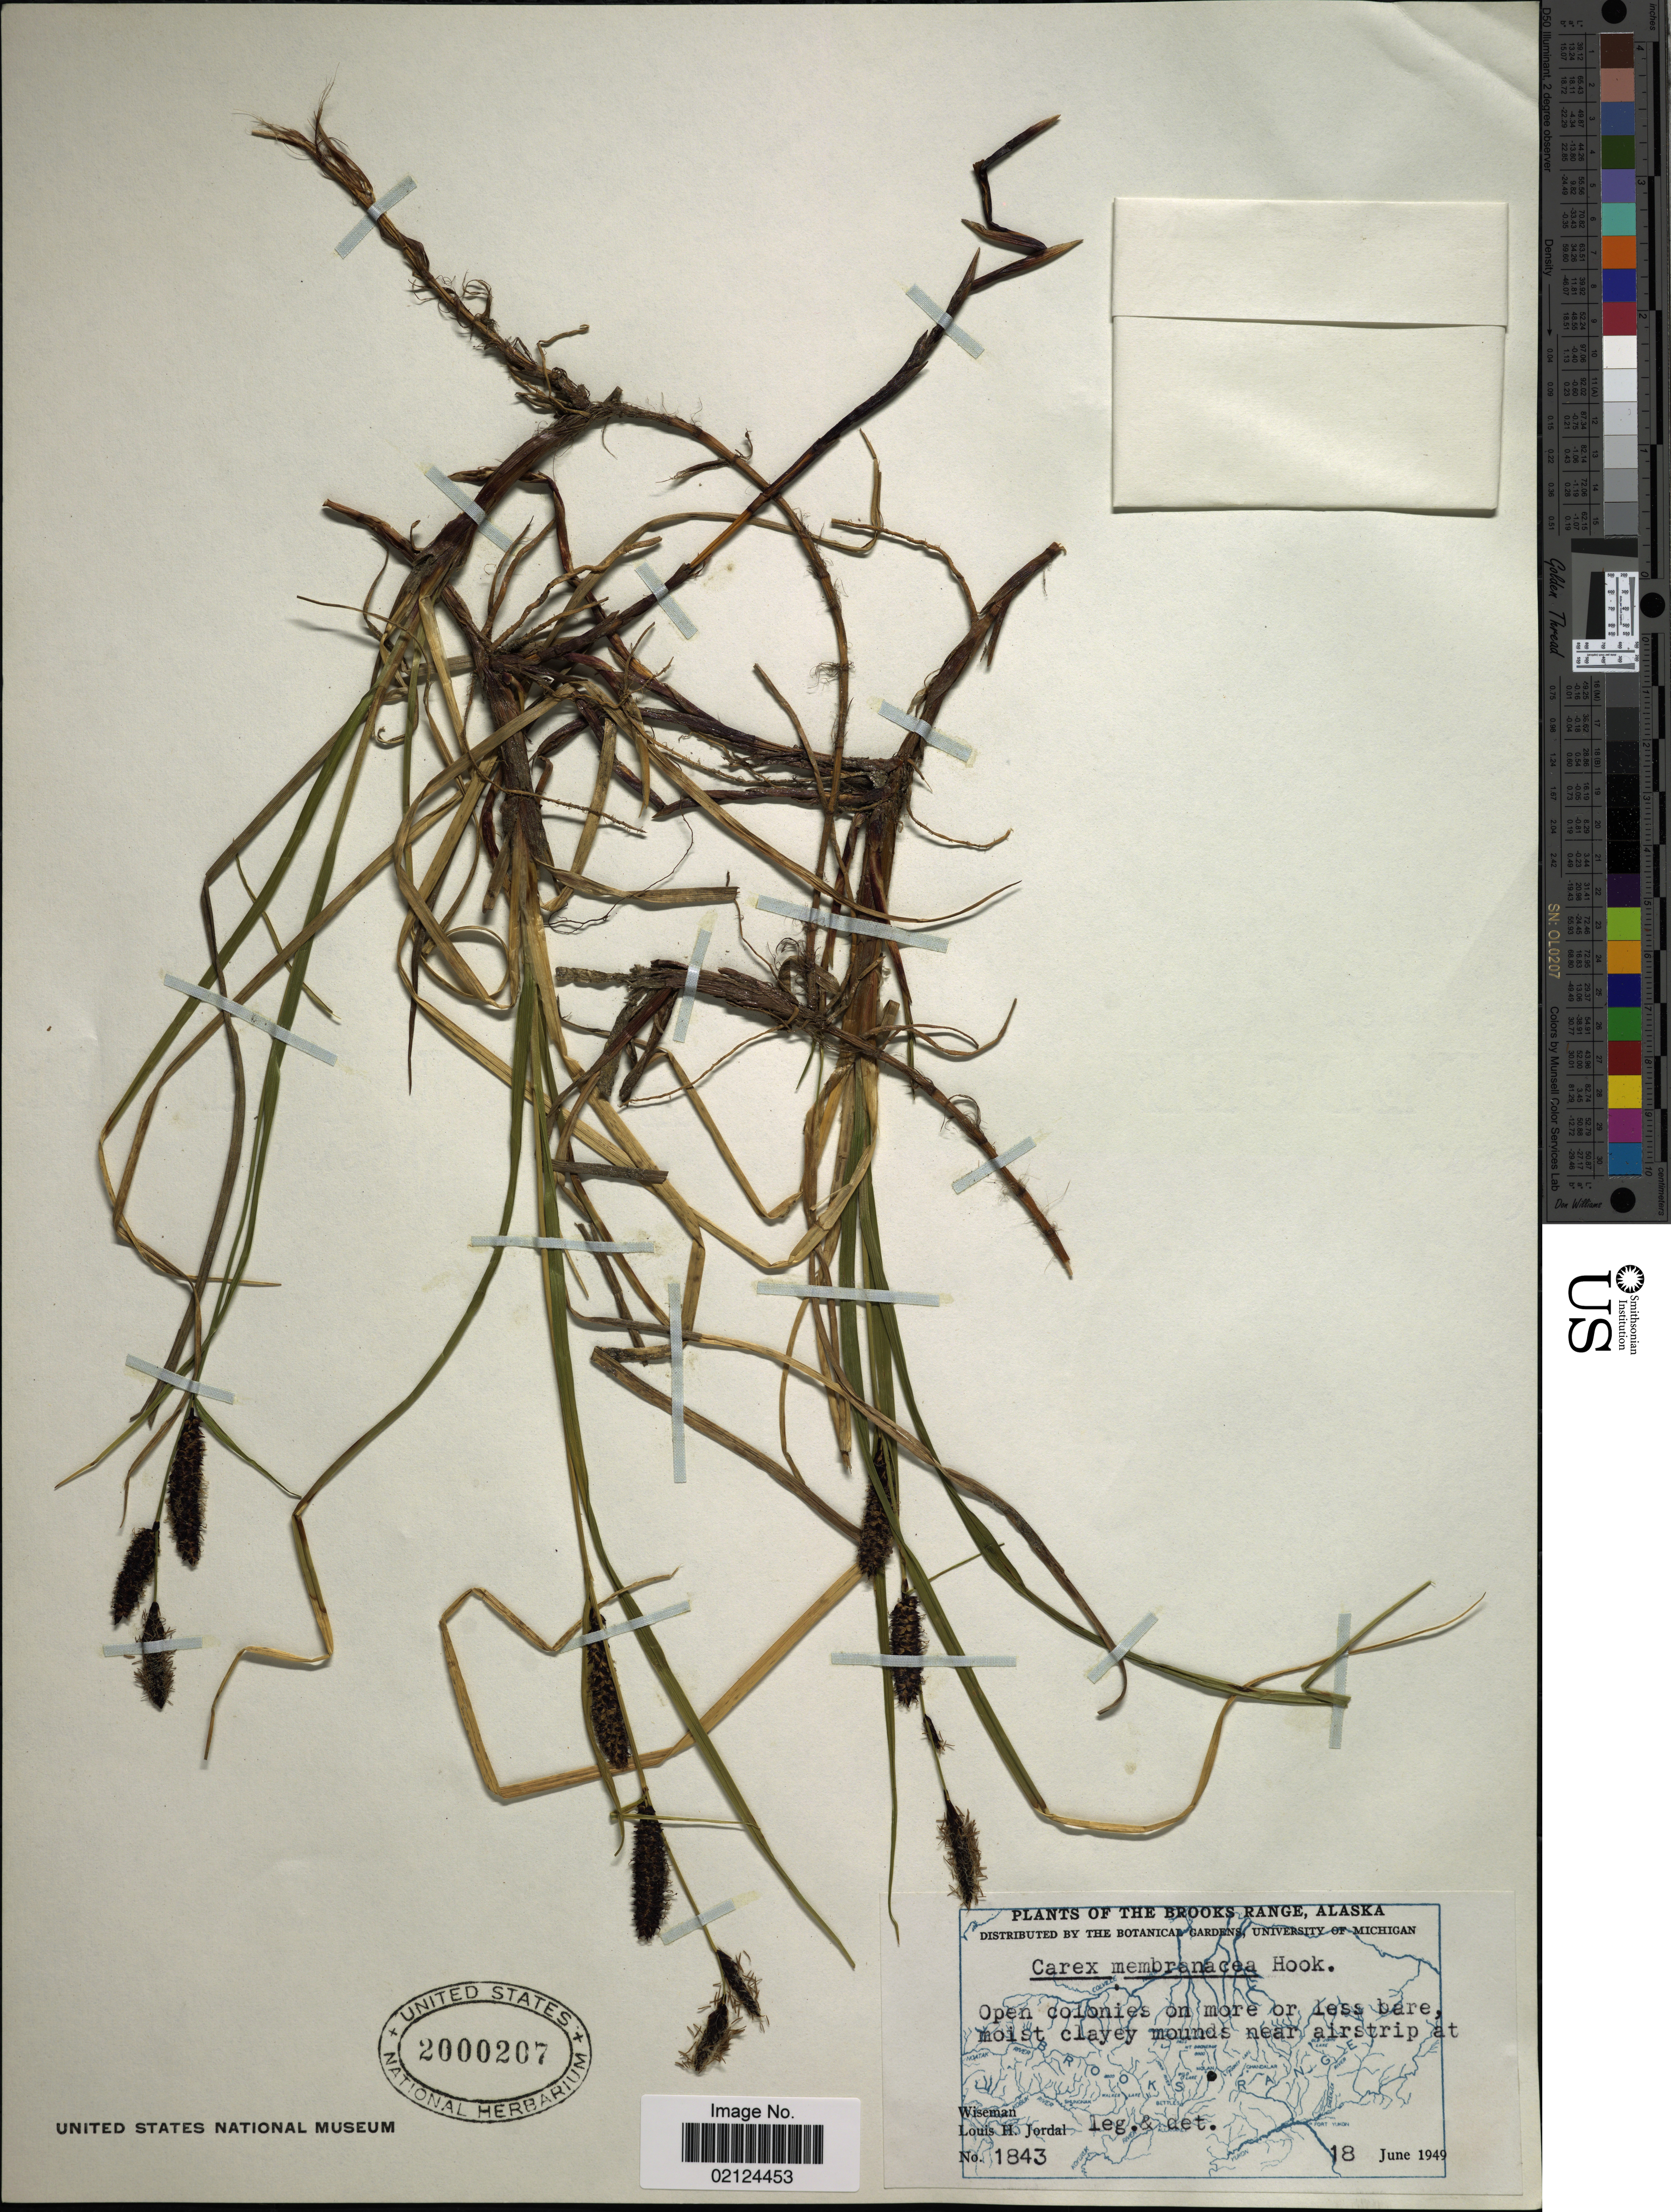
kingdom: Plantae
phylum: Tracheophyta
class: Liliopsida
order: Poales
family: Cyperaceae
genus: Carex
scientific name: Carex membranacea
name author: Hook.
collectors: L. Jordal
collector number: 1843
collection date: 1949-06-18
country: United States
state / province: Alaska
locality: Brooks Range, near airstrip at Wiseman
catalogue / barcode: US 2000207